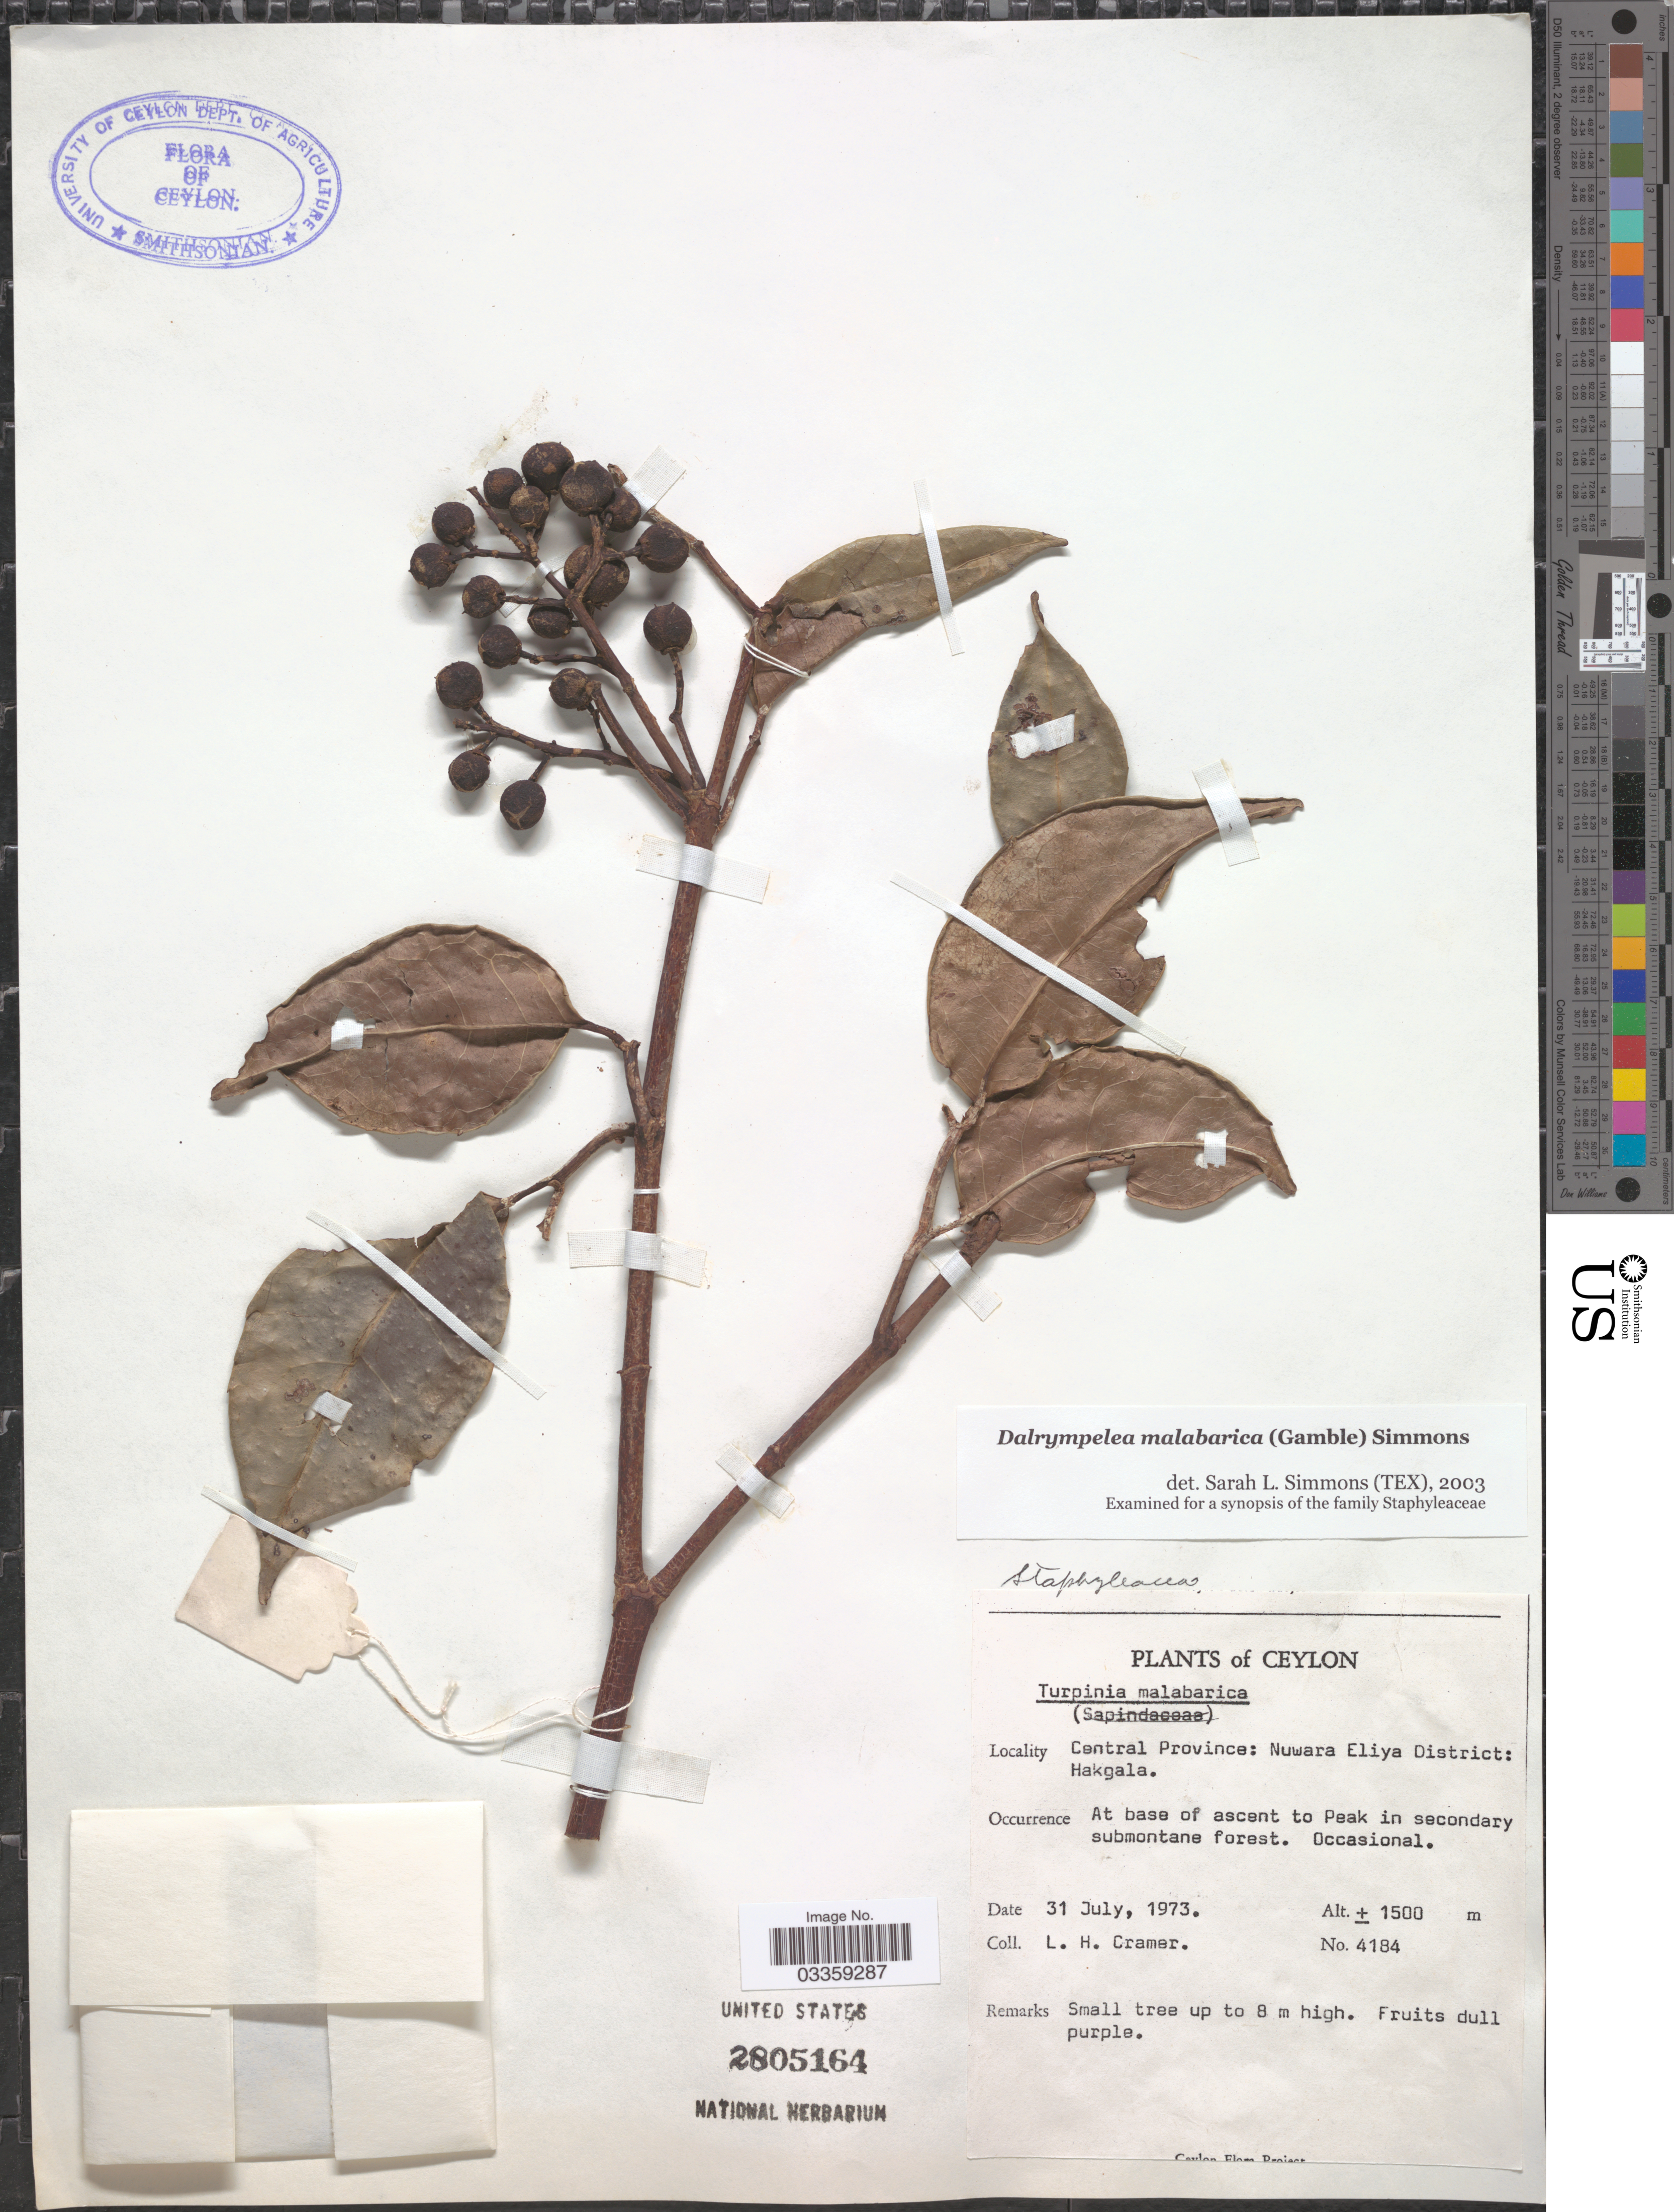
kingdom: Plantae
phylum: Tracheophyta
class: Magnoliopsida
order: Crossosomatales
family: Staphyleaceae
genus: Turpinia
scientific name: Turpinia malabarica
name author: Gamble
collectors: L. H. Cramer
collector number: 4184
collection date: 1973-07-31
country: Sri Lanka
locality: Ceylon, Nuwara Eliya District: Hakgala. At base of ascent to Peak in secondary submontane forest.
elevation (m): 1500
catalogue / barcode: US 2805164